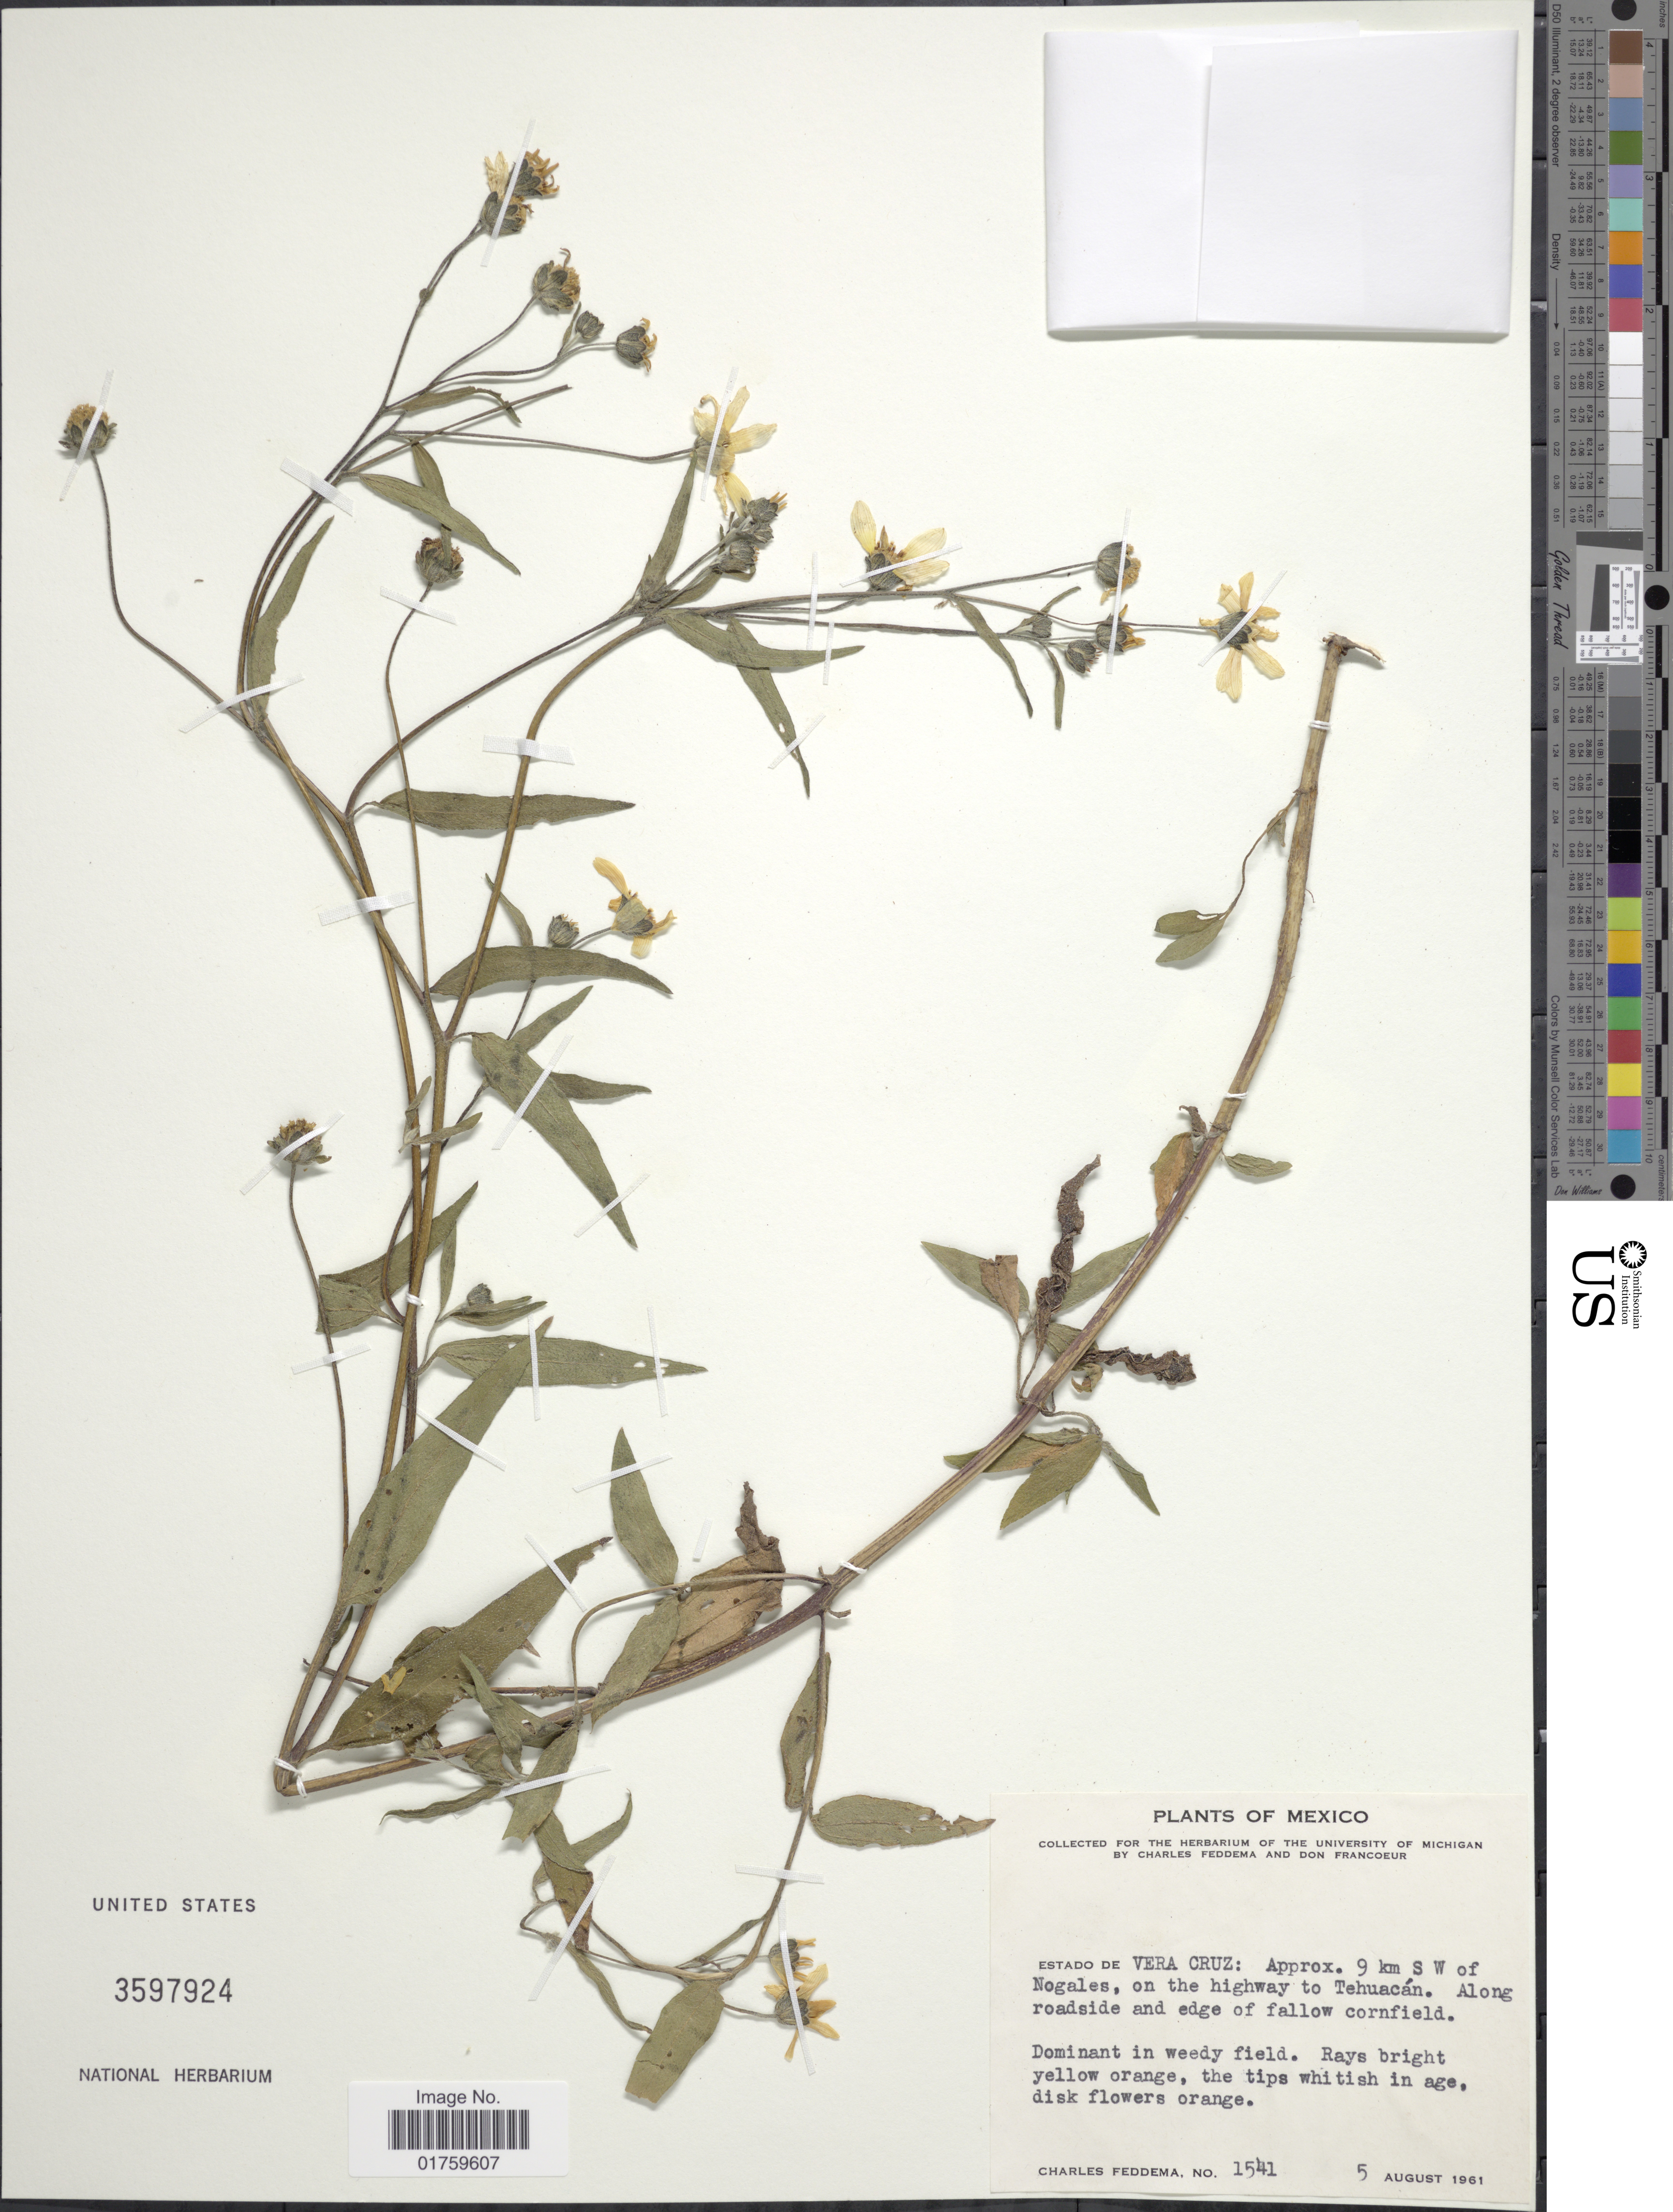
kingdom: Plantae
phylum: Tracheophyta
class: Magnoliopsida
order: Asterales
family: Asteraceae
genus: Aldama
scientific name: Aldama dentata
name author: La Llave ex La Llave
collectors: C. Feddema & D. Francoeur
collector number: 1541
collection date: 1961-08-05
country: Mexico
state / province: Veracruz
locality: Estado de Vera Cruz: Approx. 9 km SW of Nogales, on the highway to Tehuacan, along roadside and edge of fallow cornfield.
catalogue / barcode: US 3597924